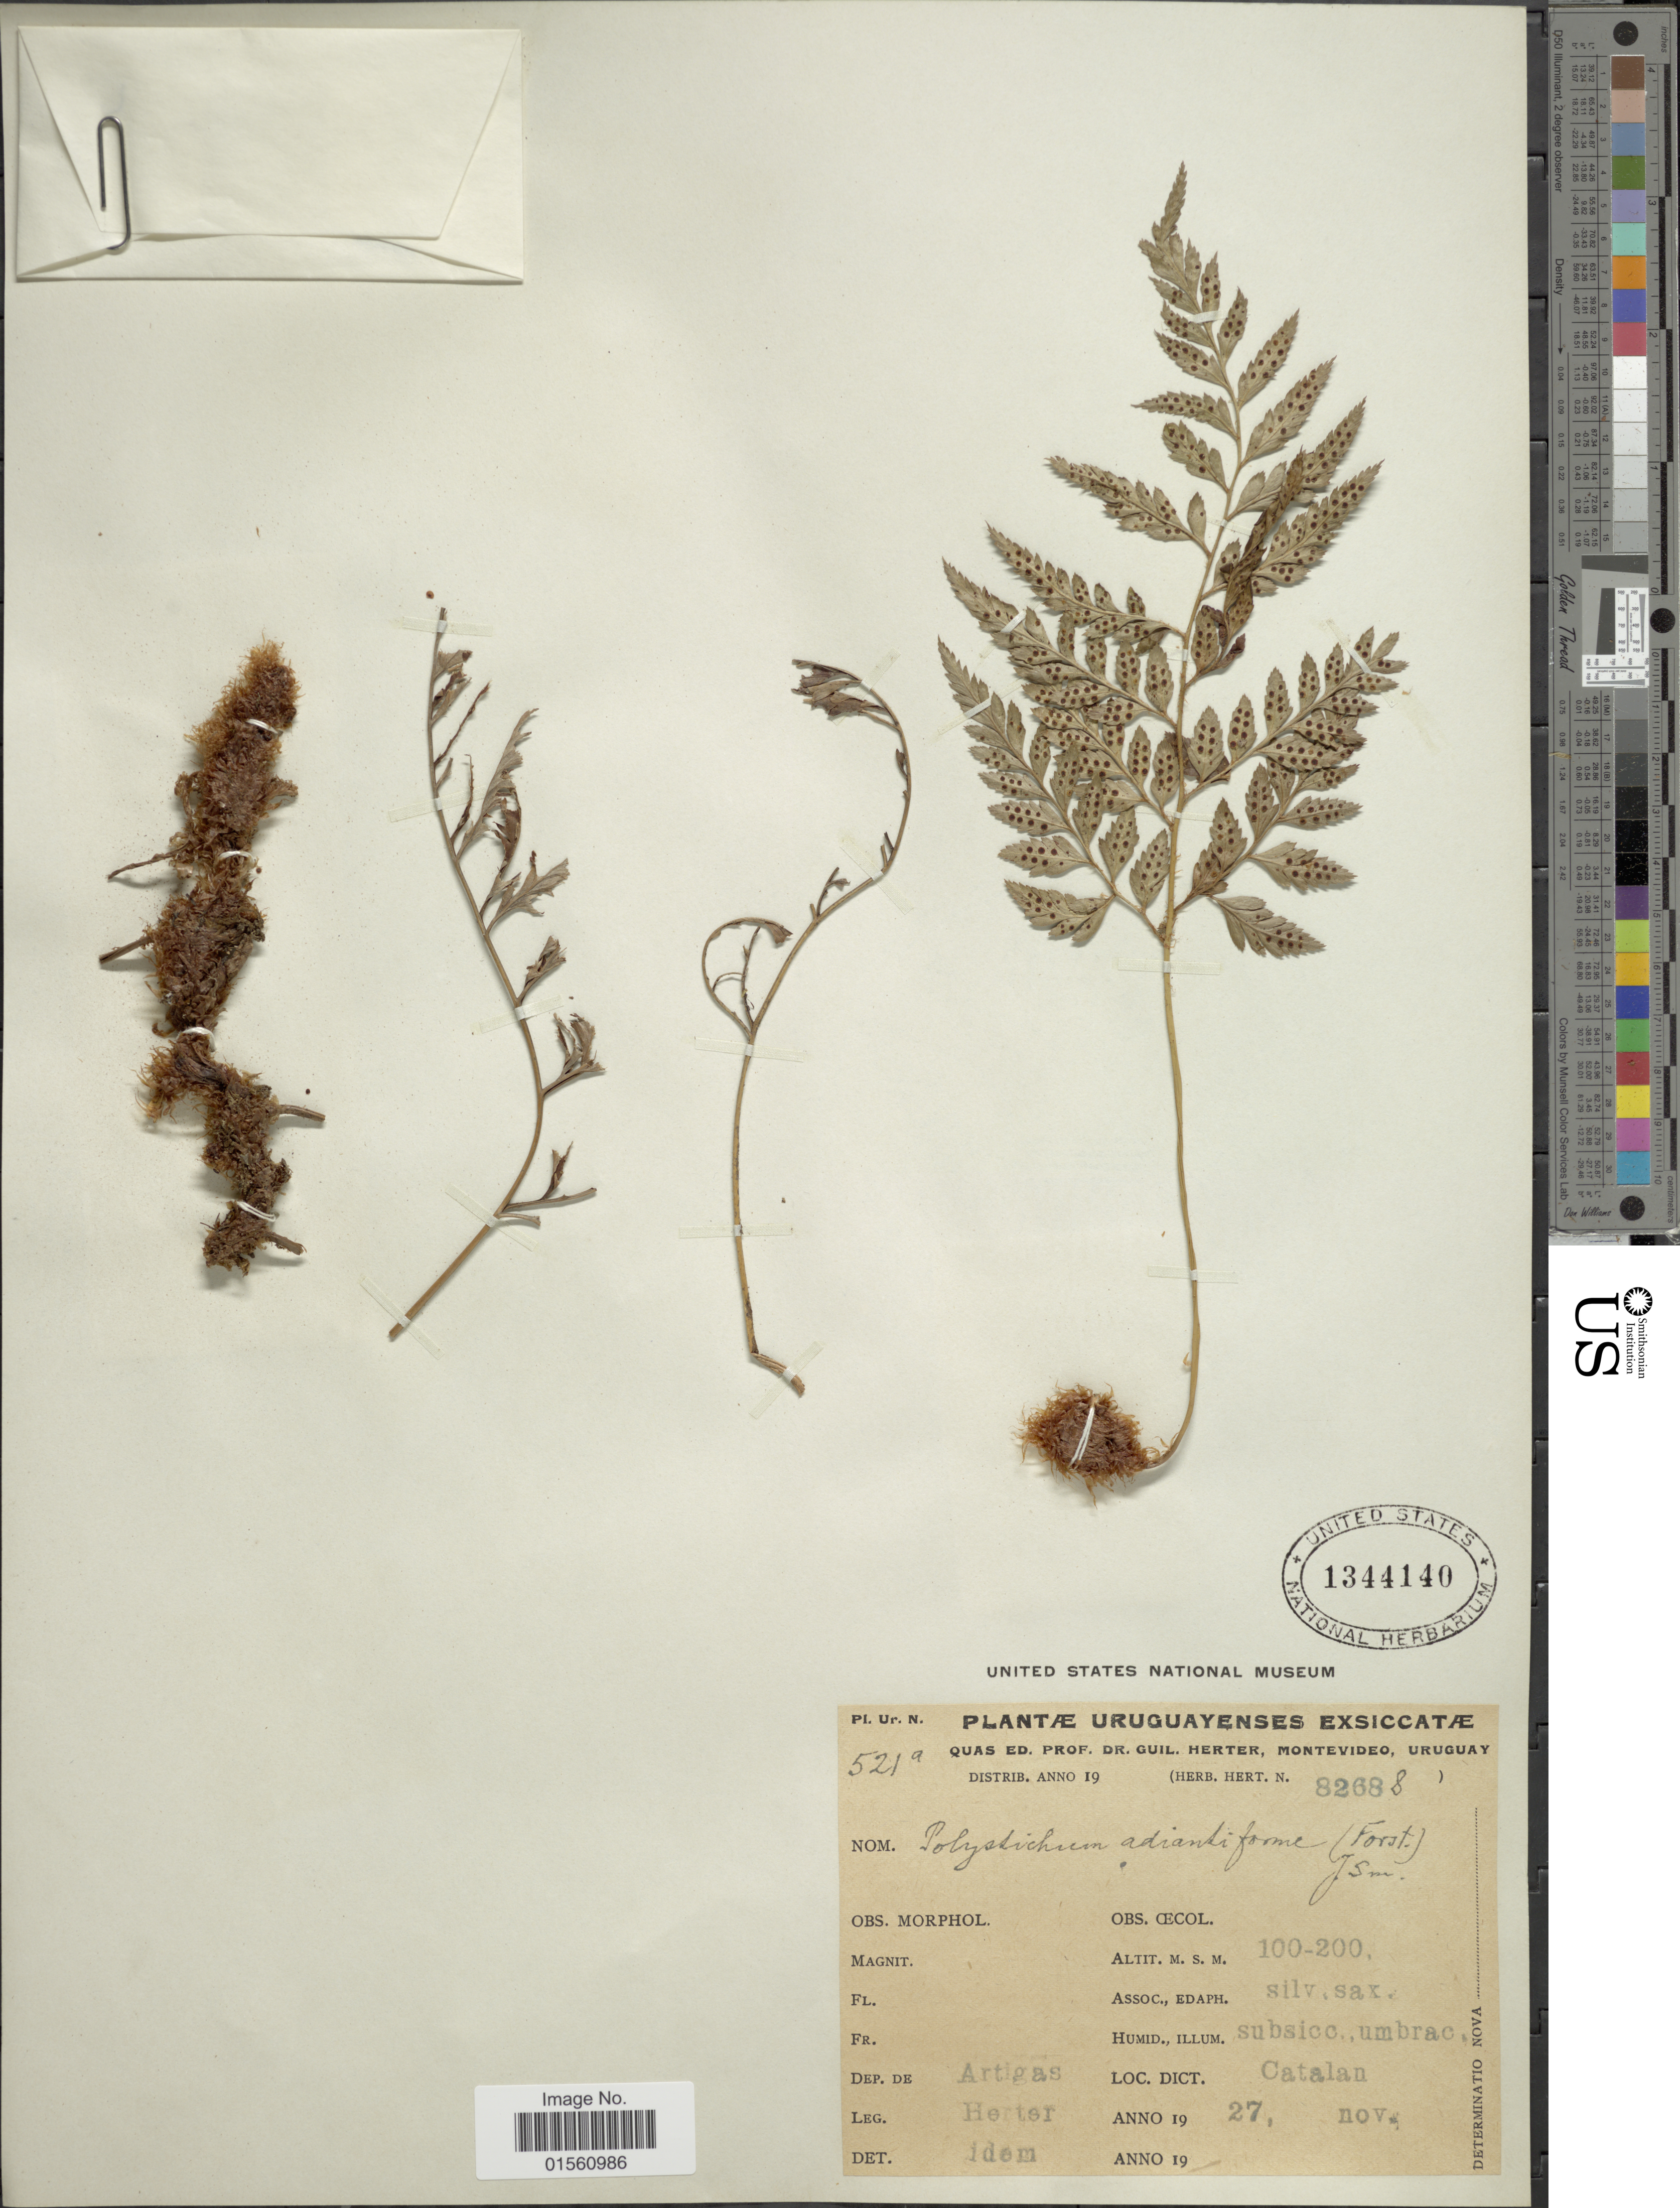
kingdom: Plantae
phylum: Tracheophyta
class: Polypodiopsida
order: Polypodiales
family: Dryopteridaceae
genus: Rumohra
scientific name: Rumohra adiantiformis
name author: (G. Forst.) Ching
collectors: Herter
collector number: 521a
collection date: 1927-11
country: Uruguay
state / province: Artigas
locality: Dep. de Artigas, Catalan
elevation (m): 100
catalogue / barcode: US 1344140